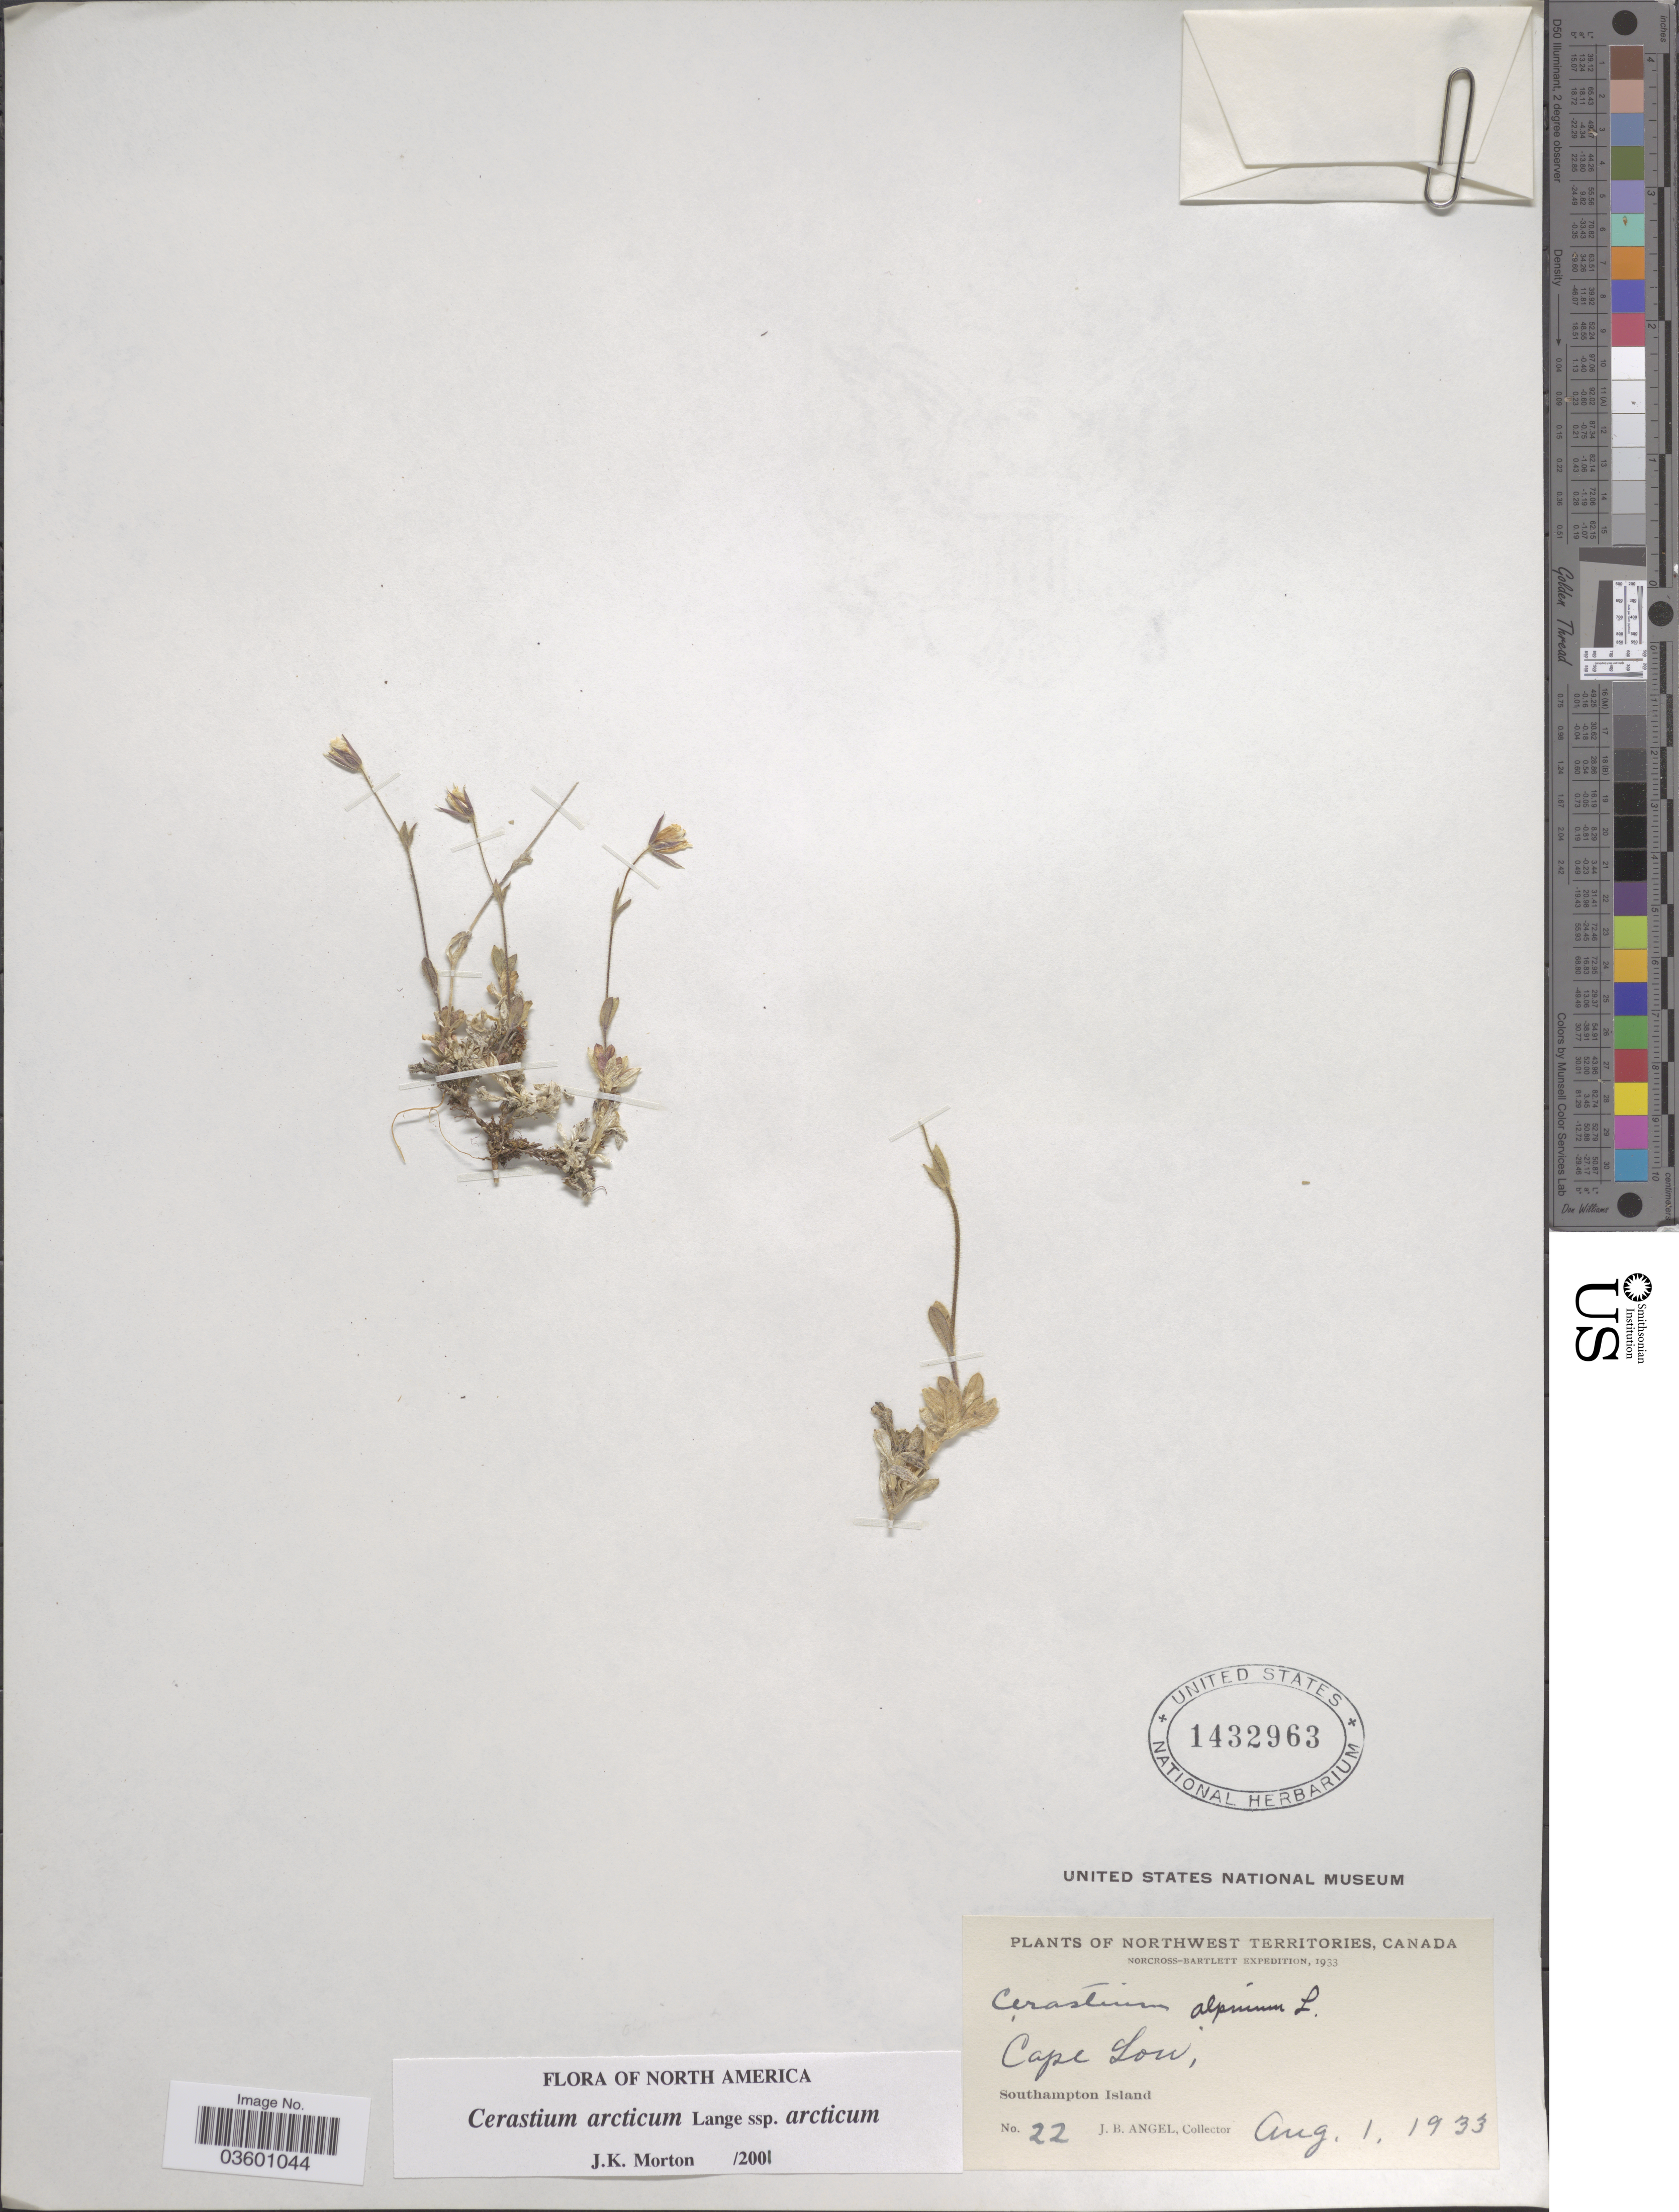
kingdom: Plantae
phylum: Tracheophyta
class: Magnoliopsida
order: Caryophyllales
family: Caryophyllaceae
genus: Cerastium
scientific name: Cerastium arcticum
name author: Lange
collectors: J. Angel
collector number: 22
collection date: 1933-08-01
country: Canada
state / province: Northwest Territories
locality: Cape Low, Southampton Island.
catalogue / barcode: US 1432963